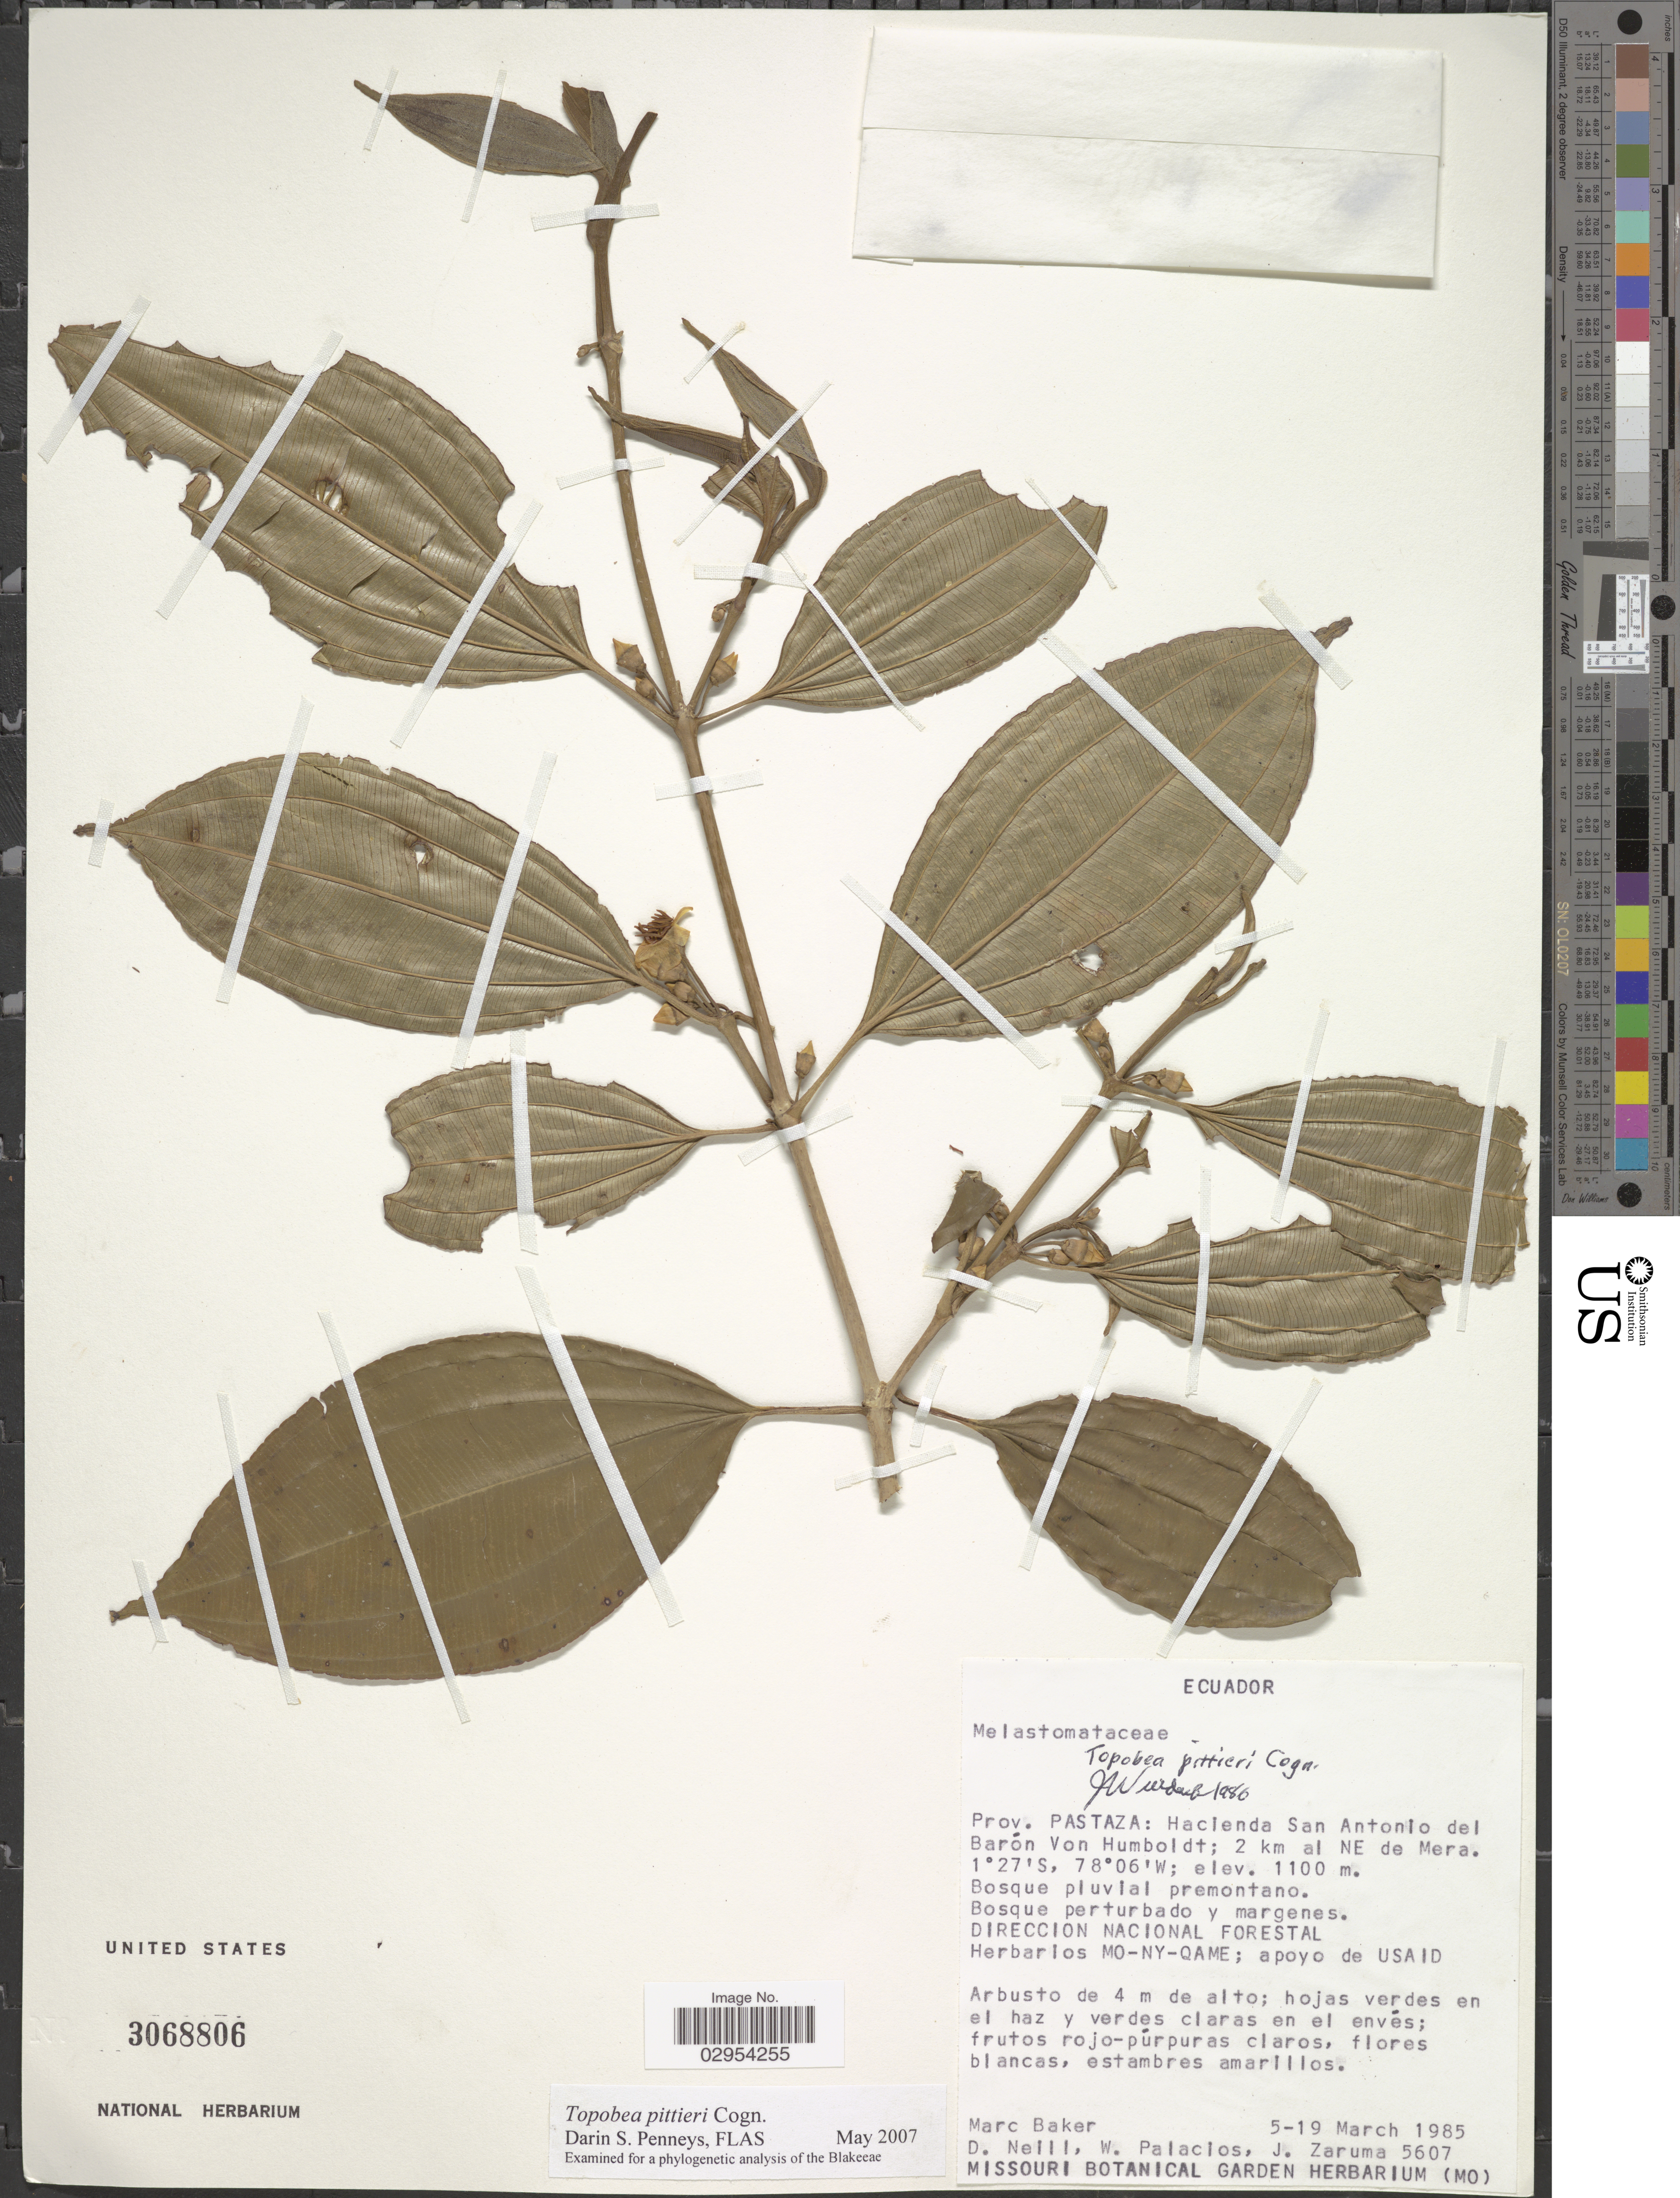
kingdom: Plantae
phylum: Tracheophyta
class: Magnoliopsida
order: Myrtales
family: Melastomataceae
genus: Topobea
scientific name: Topobea pittieri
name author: Cogn.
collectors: M. A. Baker, D. Neill, W. Palacios & J. Zaruma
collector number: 5607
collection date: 1985-03-05/1985-03-19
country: Ecuador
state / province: Pastaza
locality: Hacienda San Antonio del Barón Von Humboldt; 2 km al NE de Mera.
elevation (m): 1100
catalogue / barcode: US 3068806